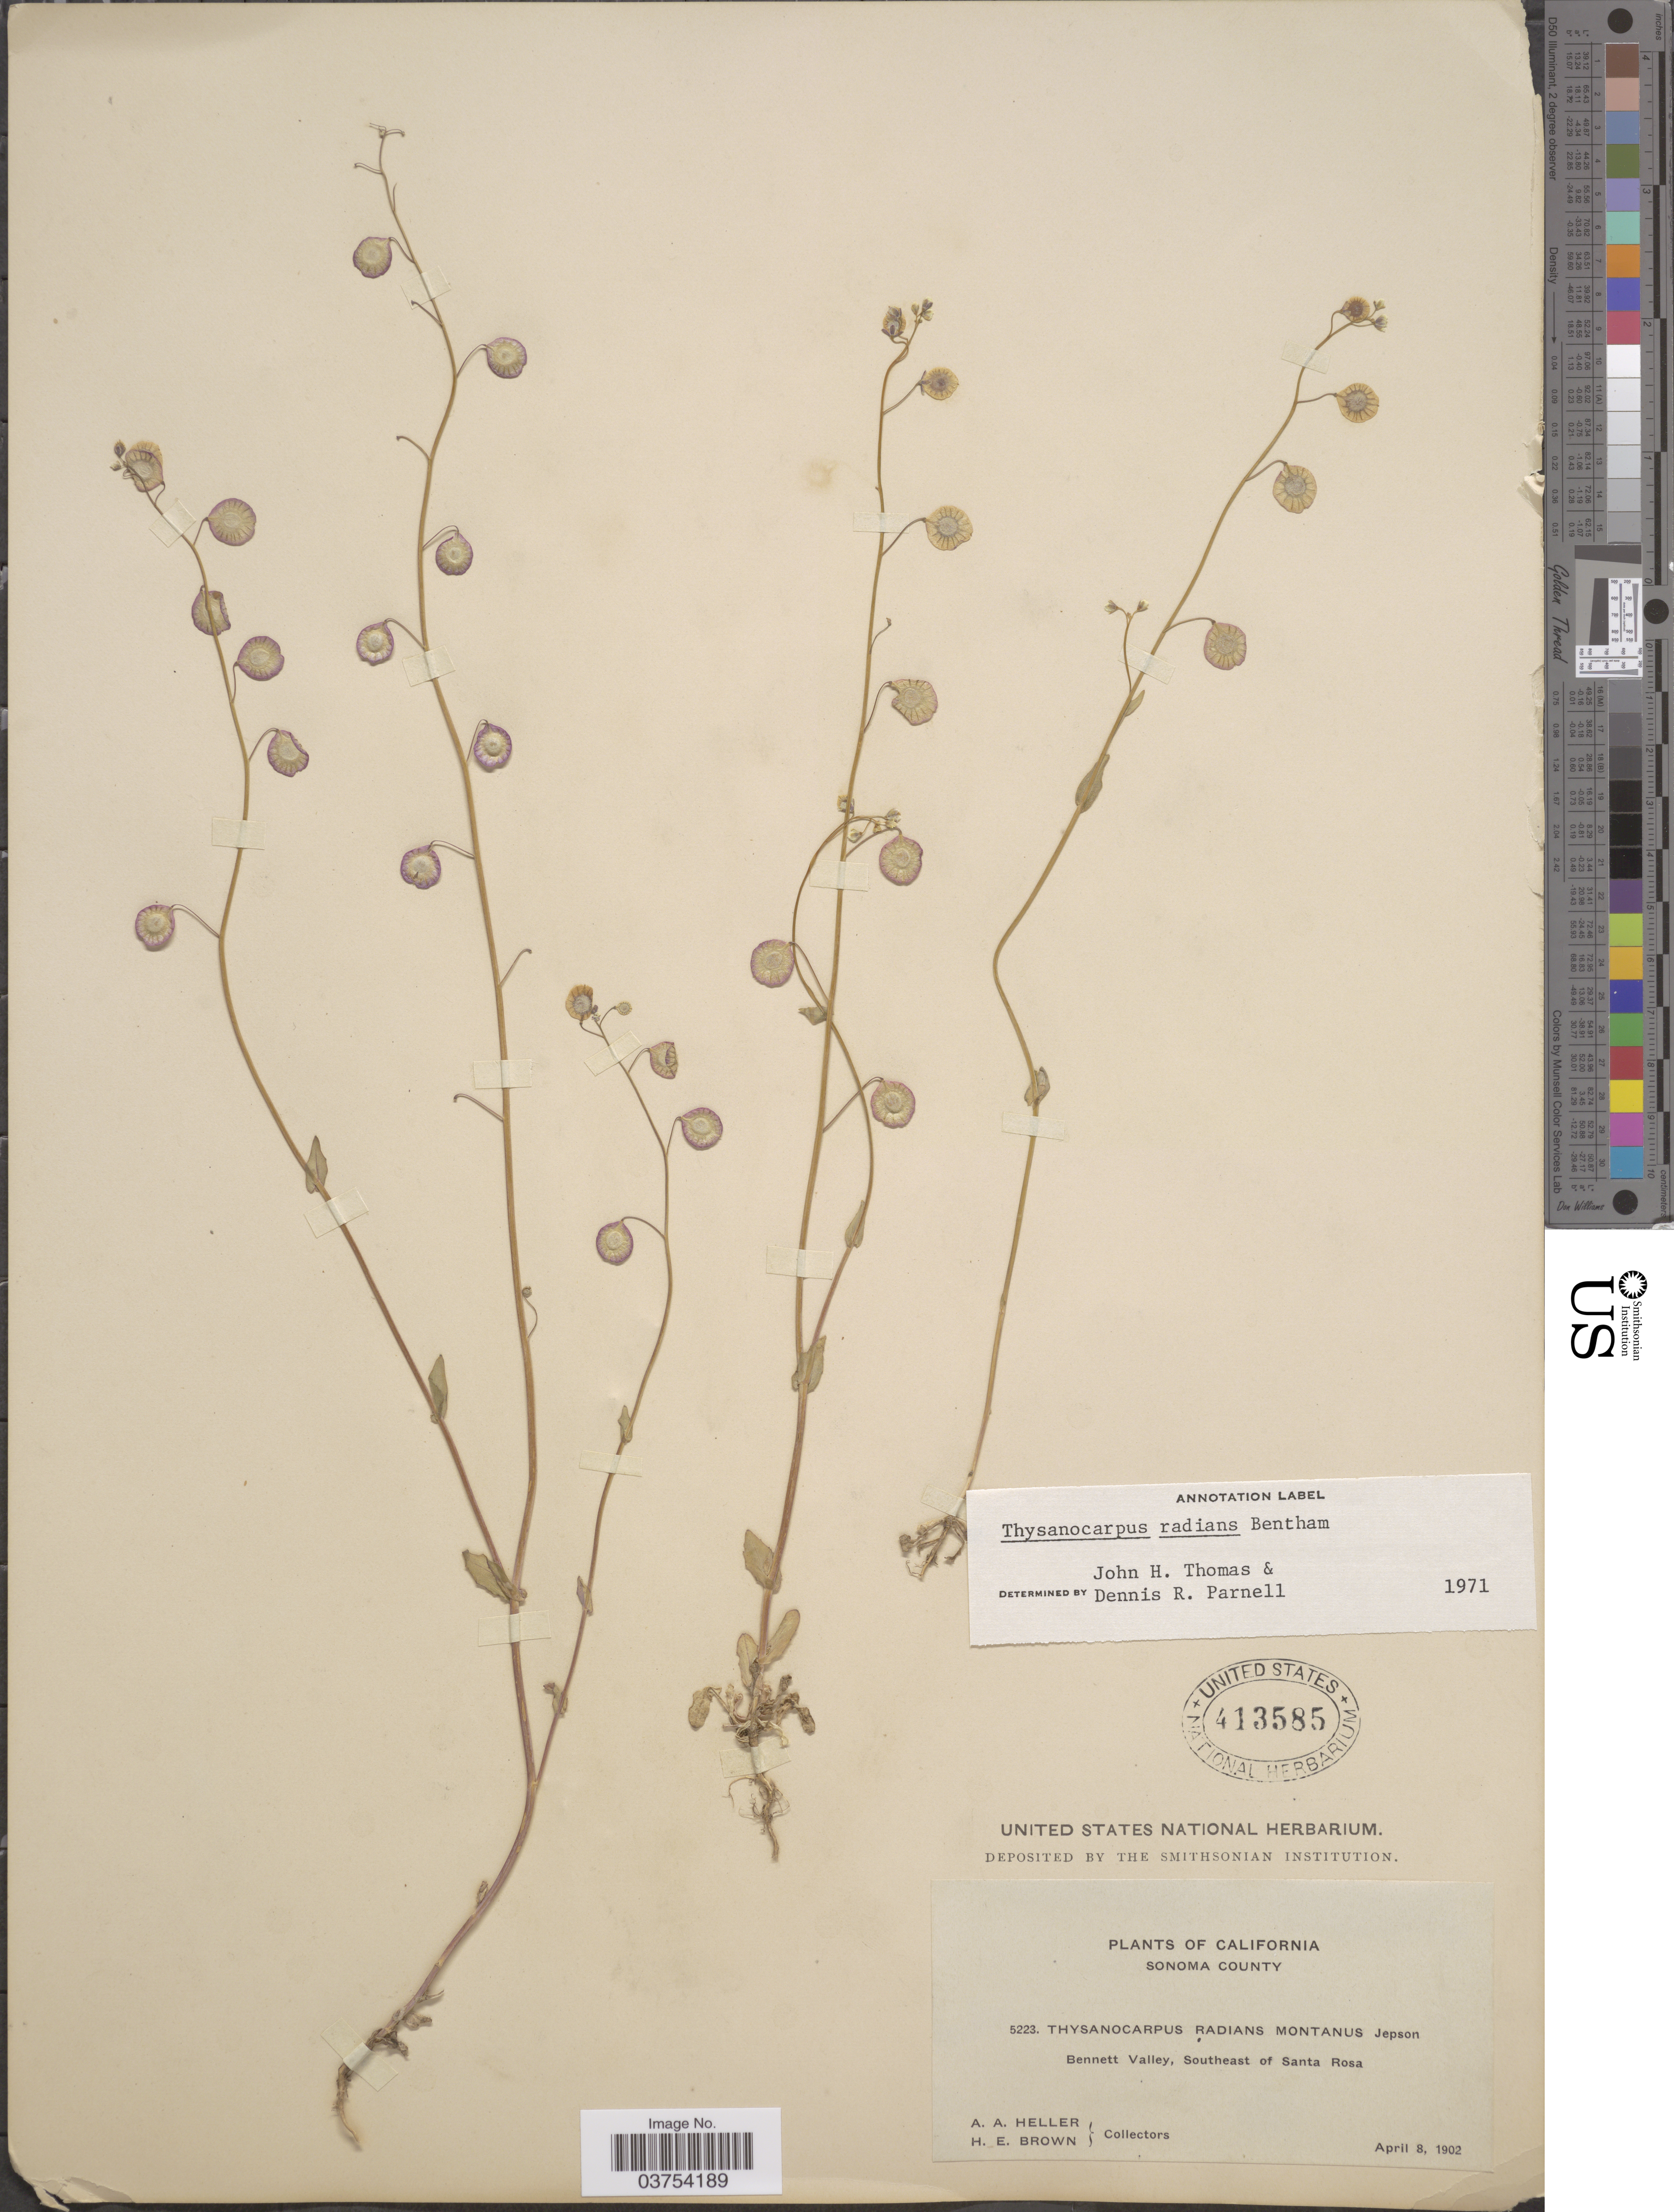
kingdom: Plantae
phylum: Tracheophyta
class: Magnoliopsida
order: Brassicales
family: Brassicaceae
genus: Thysanocarpus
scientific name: Thysanocarpus radians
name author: Benth.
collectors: A. A. Heller & H. E. Brown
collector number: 5223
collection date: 1902-04-08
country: United States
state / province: California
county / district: Sonoma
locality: Sonoma County. Bennett Valley, Southeast of Santa Rosa.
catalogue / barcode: US 413585